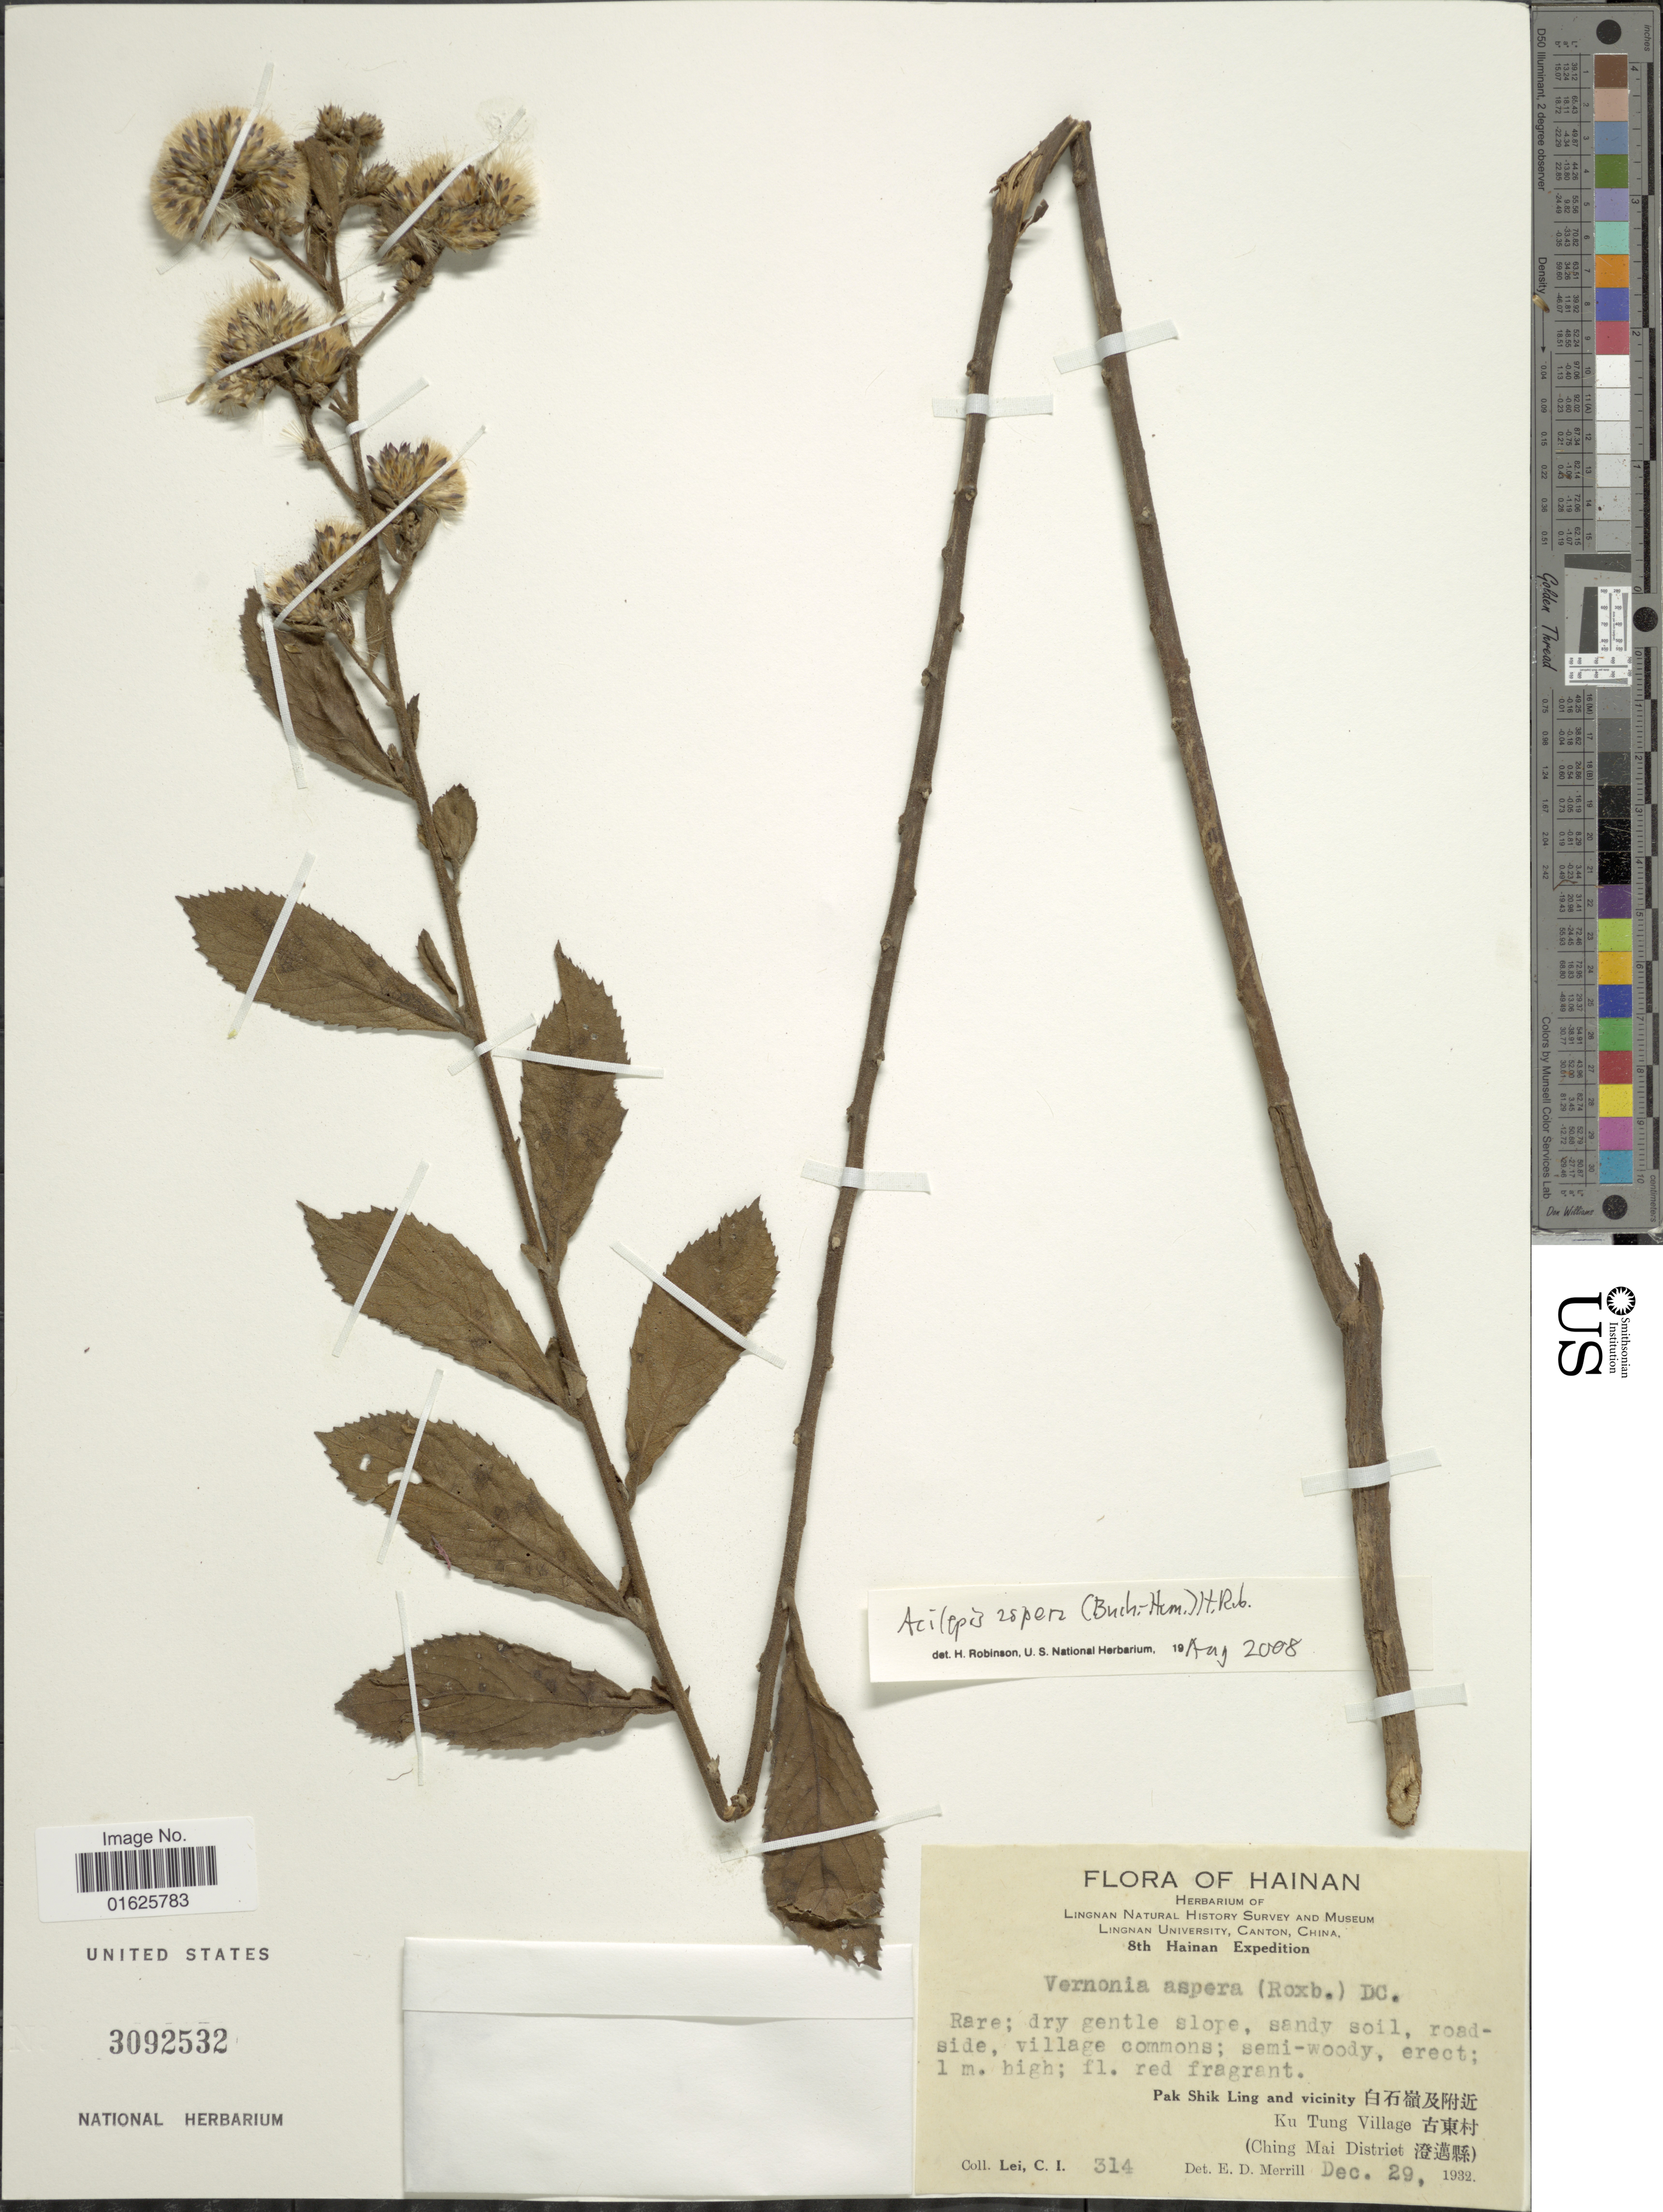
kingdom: Plantae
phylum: Tracheophyta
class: Magnoliopsida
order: Asterales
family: Asteraceae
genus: Acilepis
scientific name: Acilepis aspera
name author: (Buch.-Ham.) H. Rob.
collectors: C. I. Lei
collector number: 314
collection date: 1932-12-29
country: China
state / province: Hainan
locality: Pak Shik Ling and vicinity X, Ku Tung Village X, (Ching Mai District X)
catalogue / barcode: US 3092532